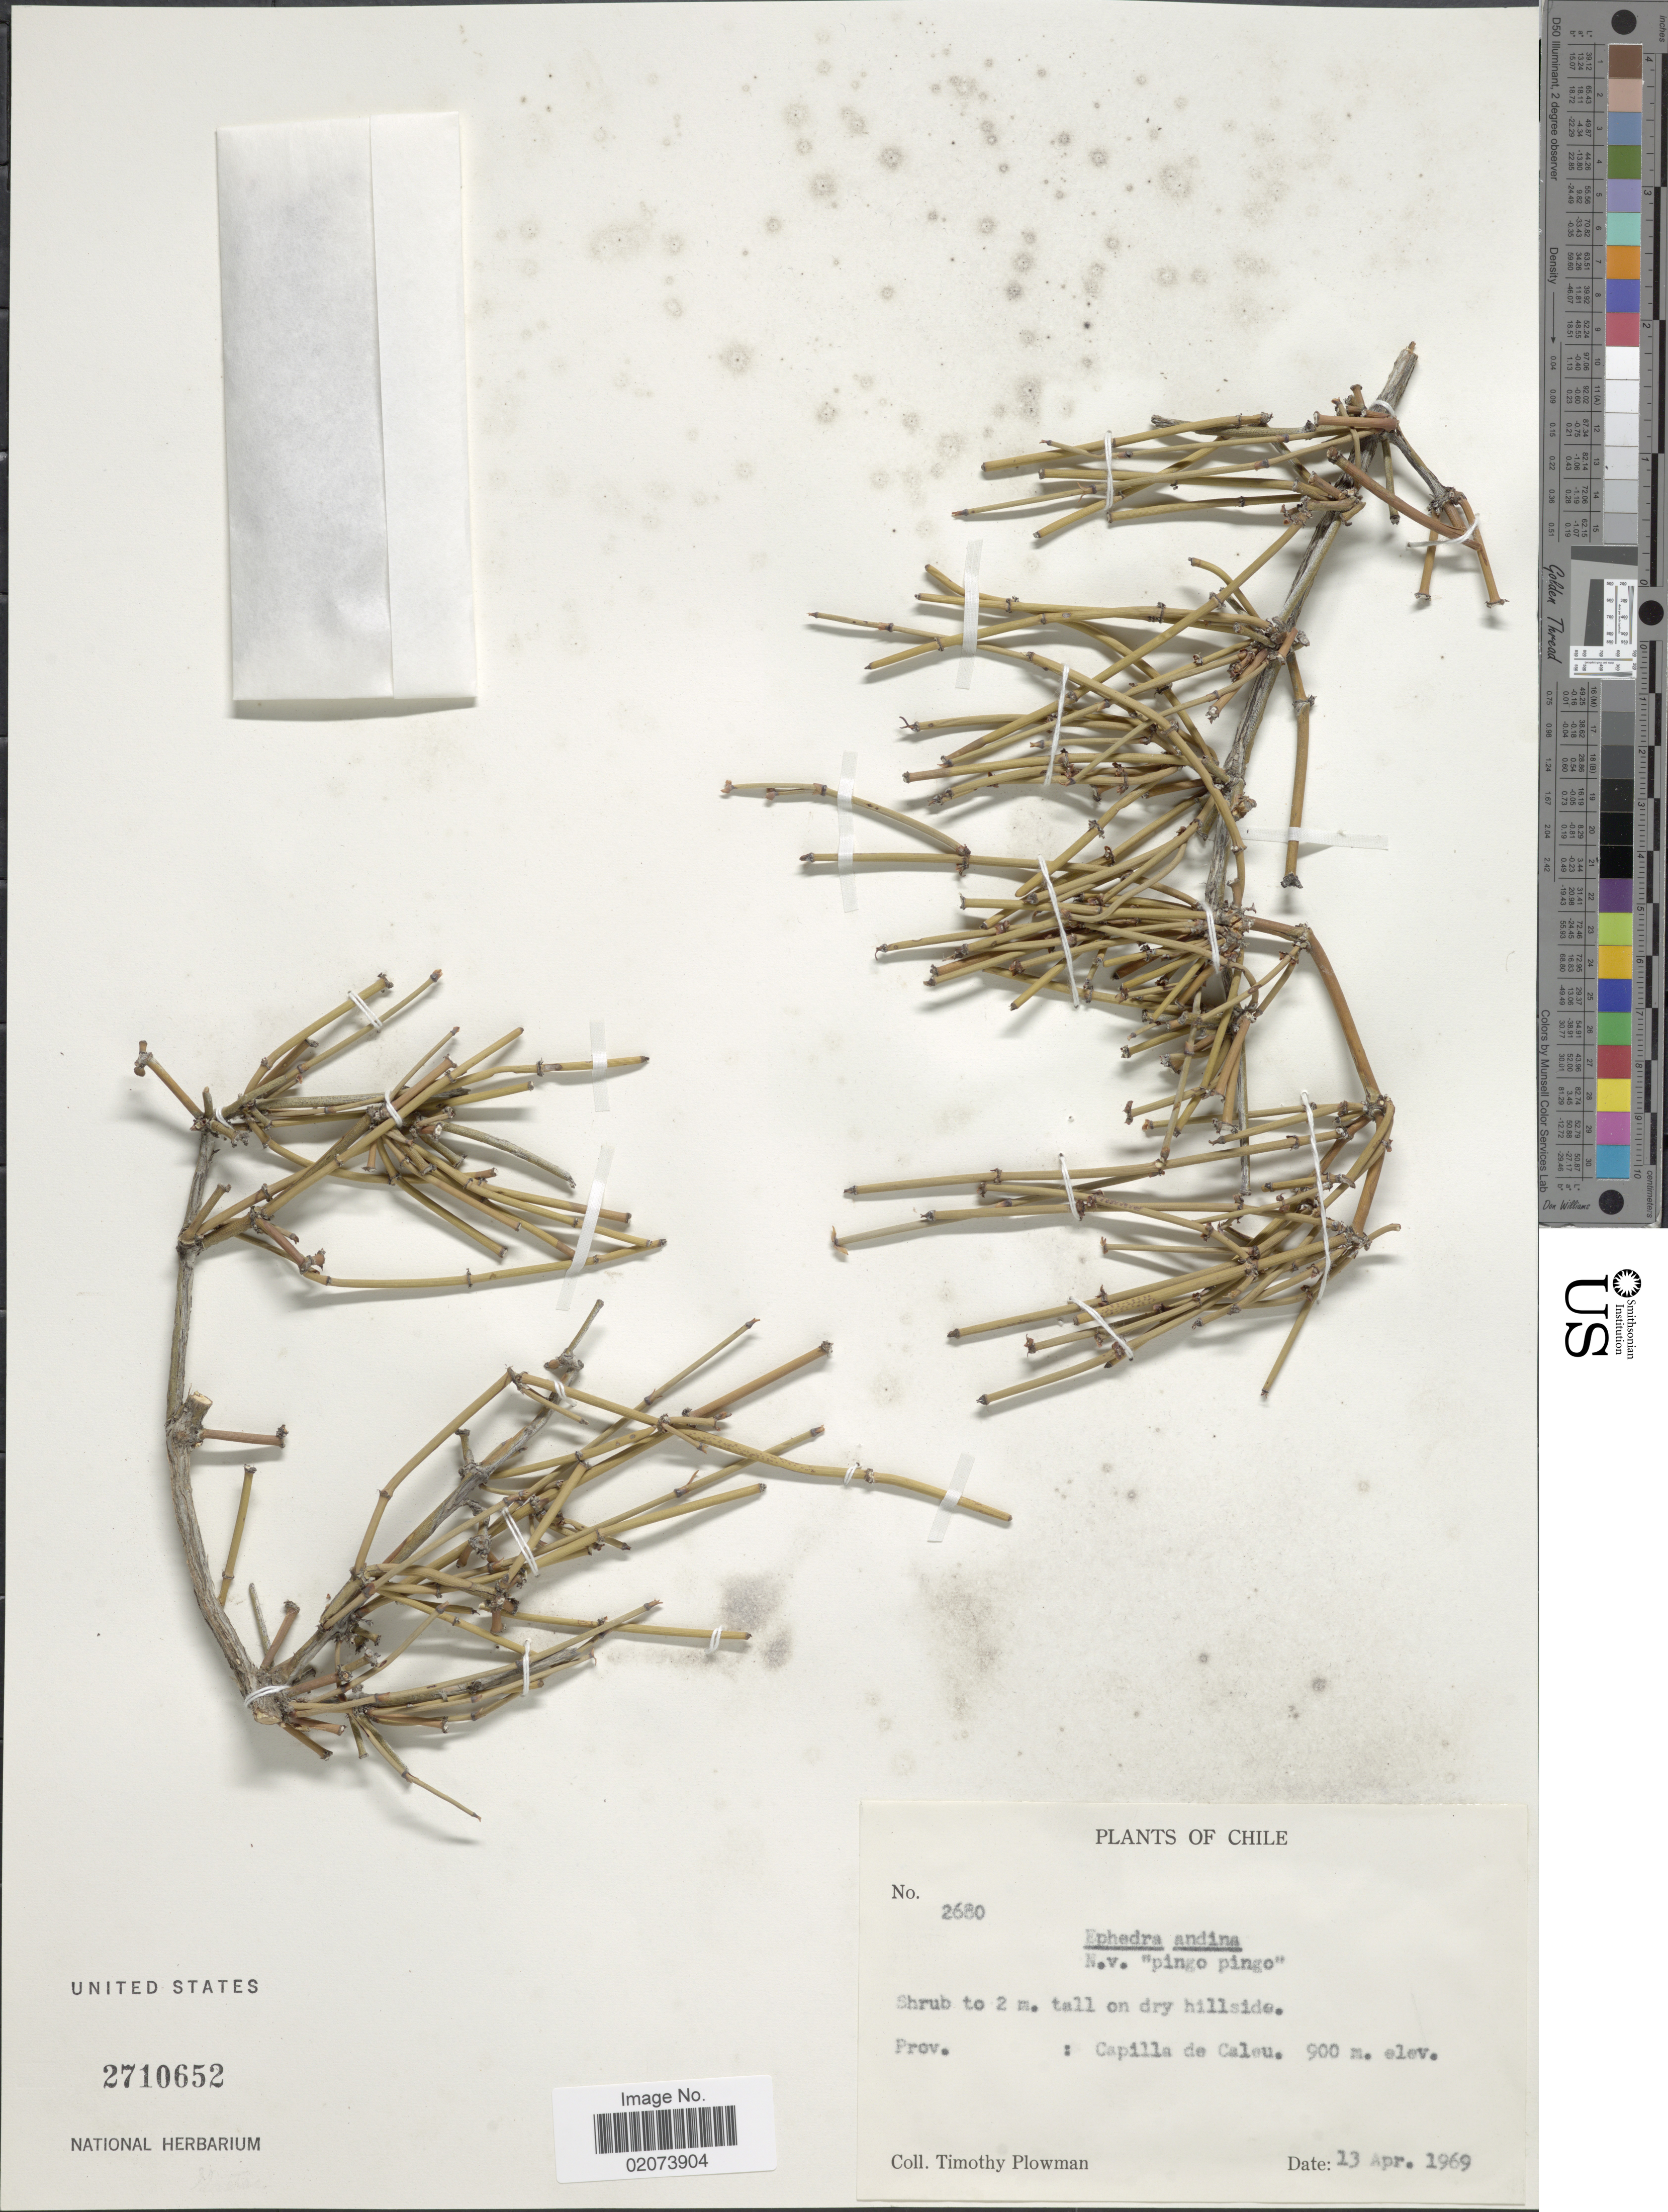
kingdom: Plantae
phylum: Tracheophyta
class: Gnetopsida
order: Ephedrales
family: Ephedraceae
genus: Ephedra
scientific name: Ephedra chilensis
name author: C. Presl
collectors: T. Plowman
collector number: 2680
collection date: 1969-04-13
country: Chile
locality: Prov. Capilla de Caleu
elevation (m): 900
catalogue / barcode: US 2710652